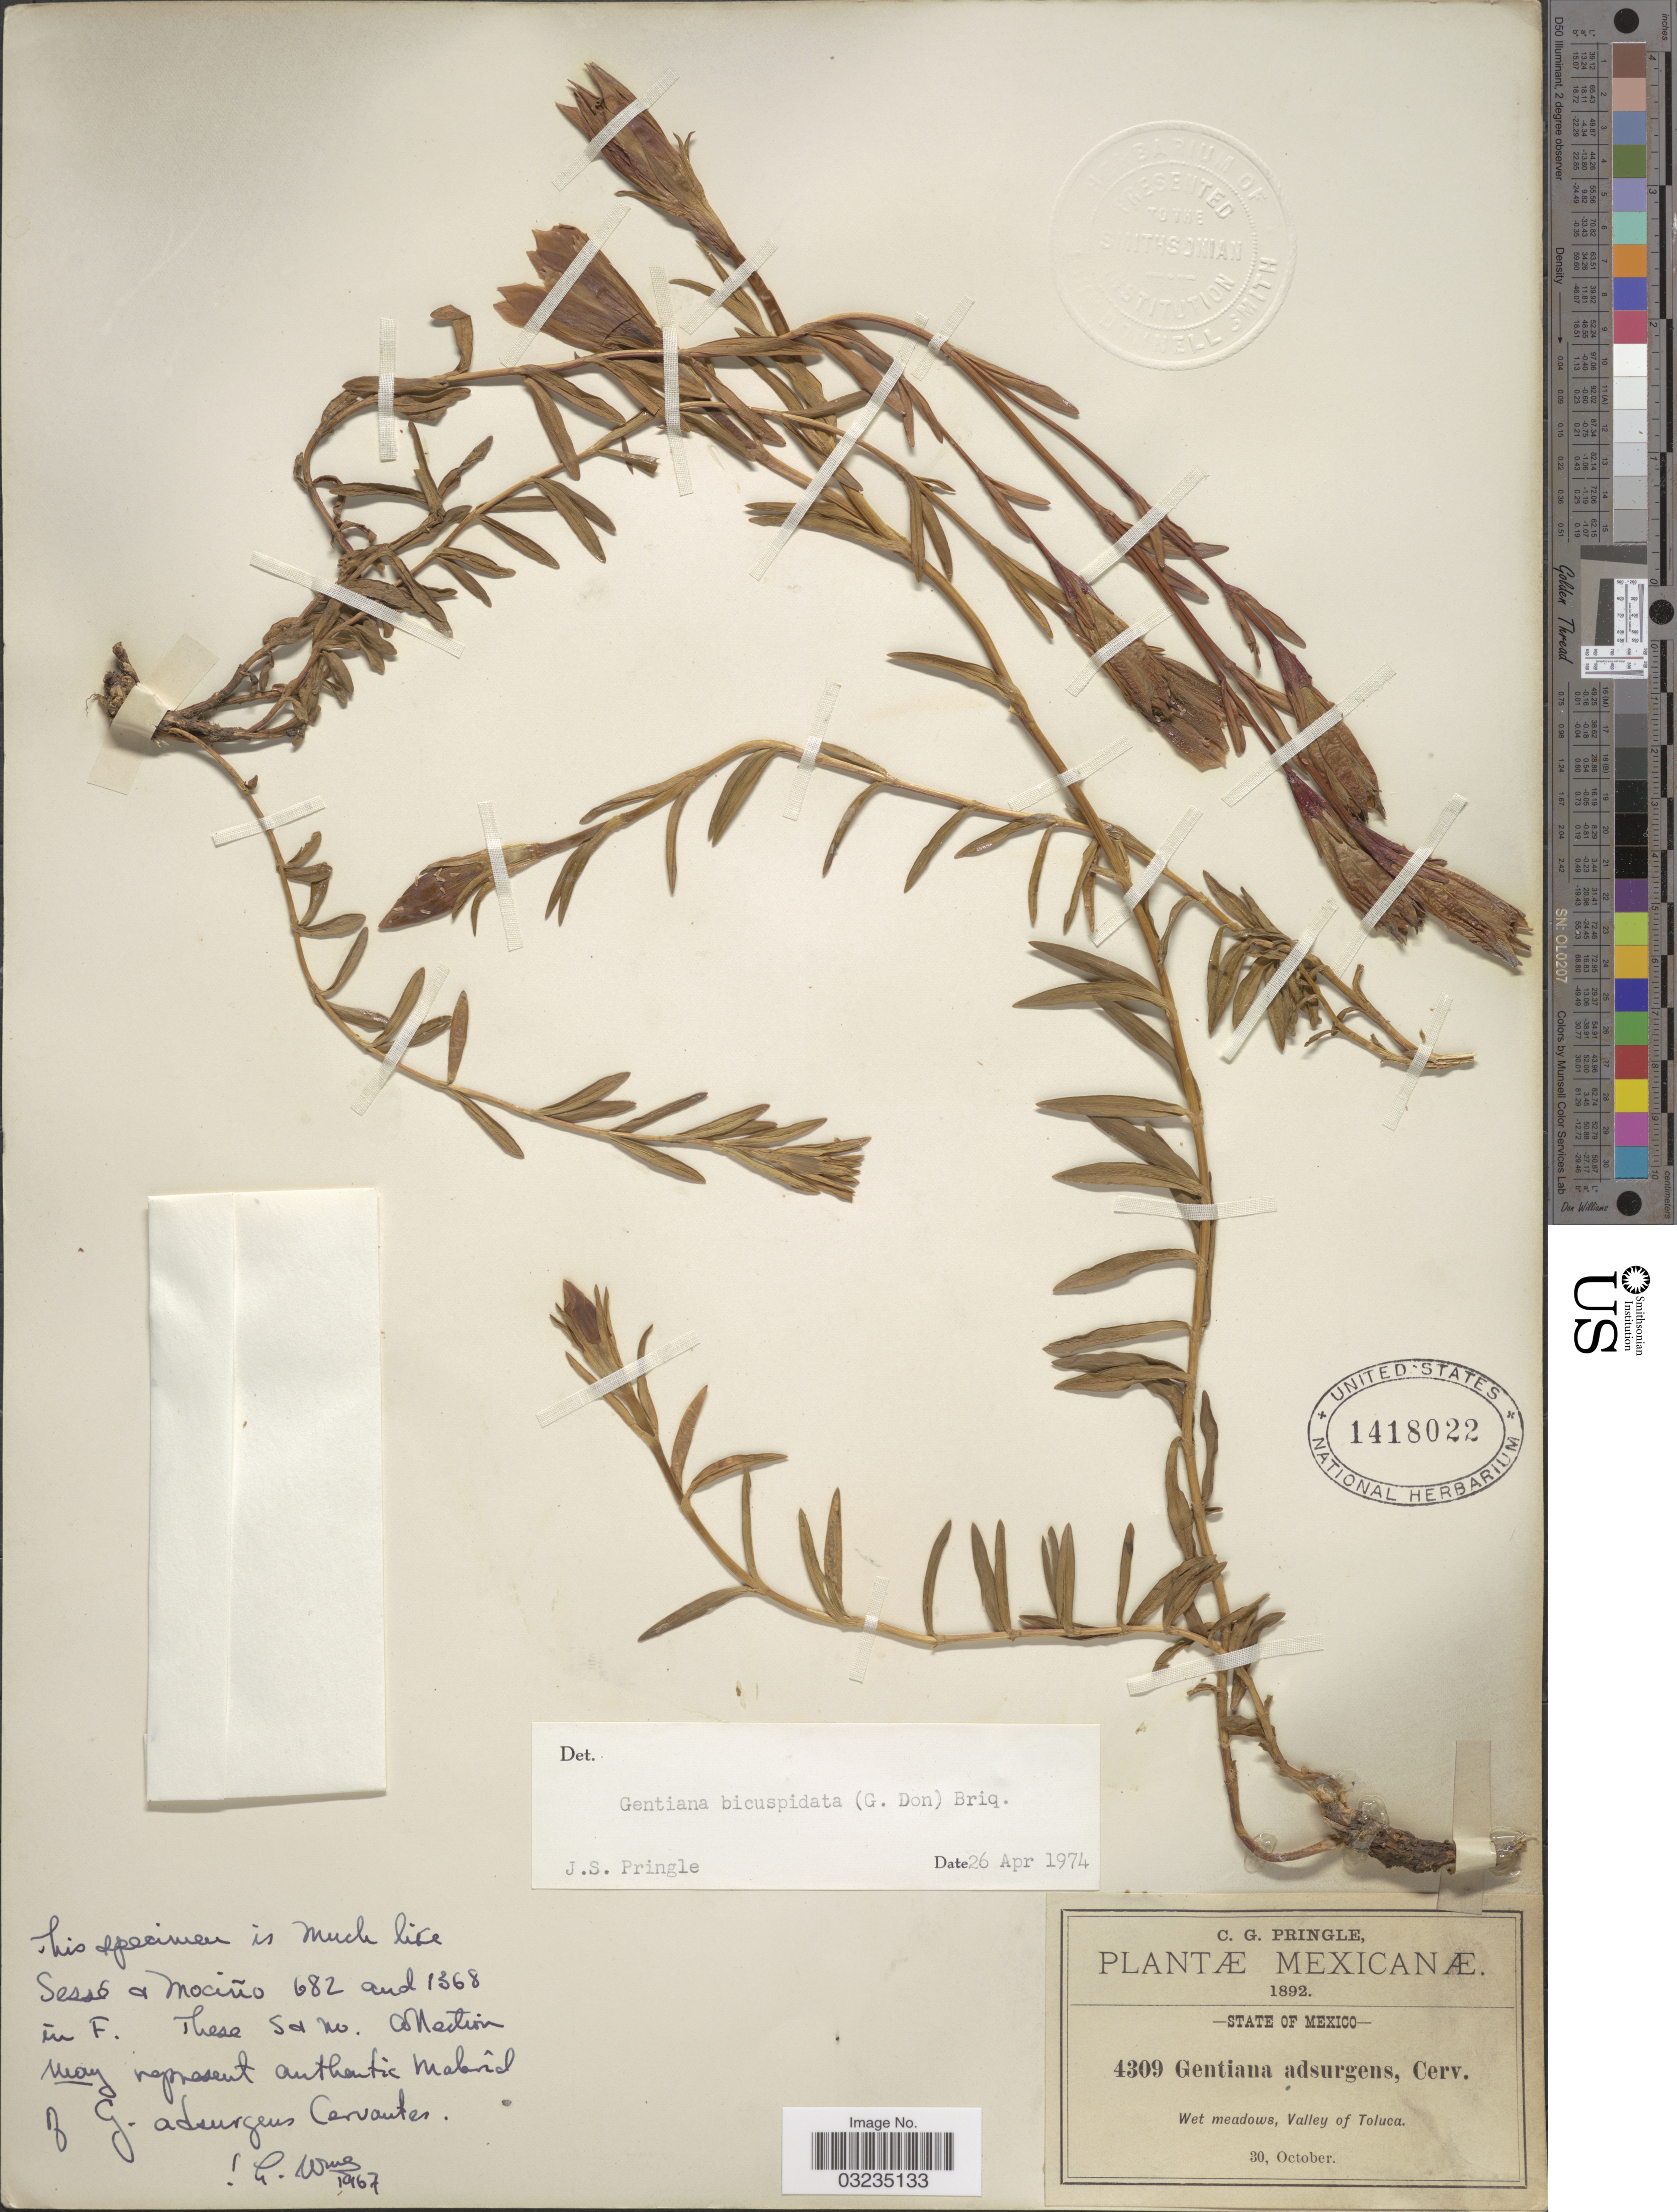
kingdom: Plantae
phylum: Tracheophyta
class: Magnoliopsida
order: Gentianales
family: Gentianaceae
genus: Gentiana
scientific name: Gentiana bicuspidata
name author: (G. Don) Briq.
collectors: C. G. Pringle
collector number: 4309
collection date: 1892-10-30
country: Mexico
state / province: México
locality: State of Mexico. Wet meadows, Valley of Toluca.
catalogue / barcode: US 1418022